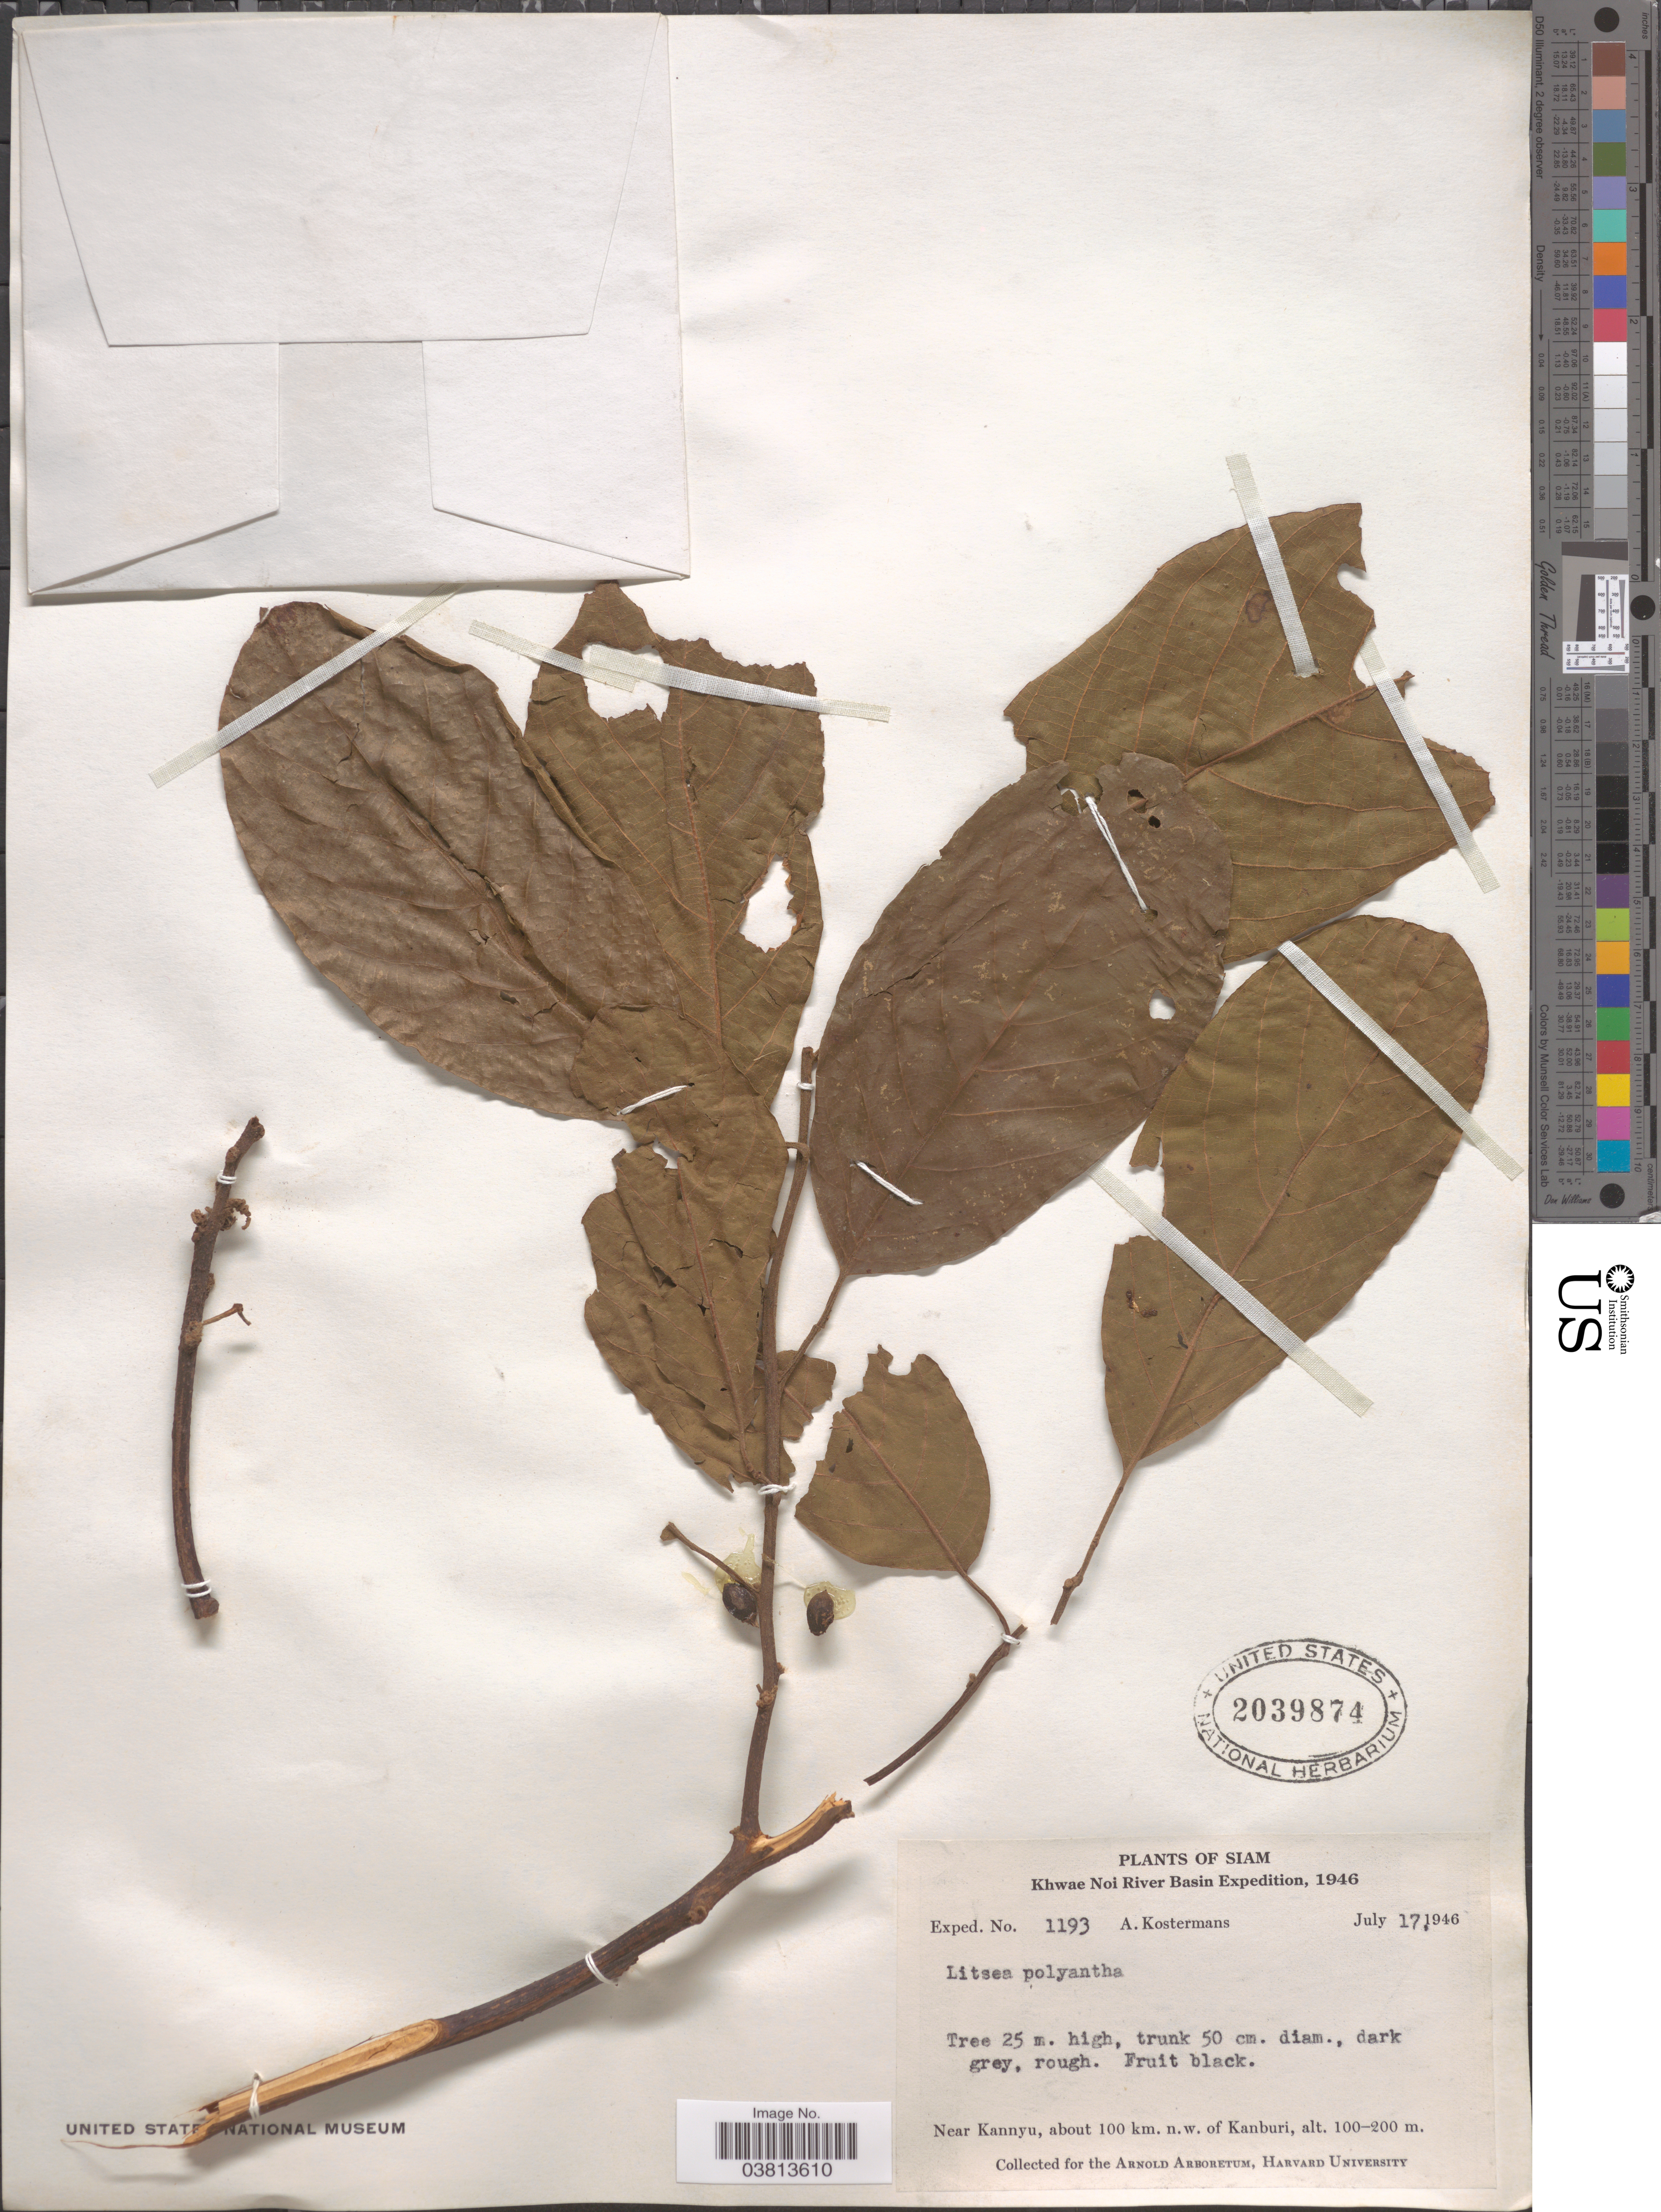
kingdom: Plantae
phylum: Tracheophyta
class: Magnoliopsida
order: Laurales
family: Lauraceae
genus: Litsea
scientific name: Litsea monopetala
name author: (Roxb.) Pers.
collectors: A. J. G. Kostermans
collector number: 1193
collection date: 1946-07-17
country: Thailand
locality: Siam. Khwae Noi River Basin. Near Kannyu, about 100 km. n.w. of Kanburi.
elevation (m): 100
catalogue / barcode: US 2039874